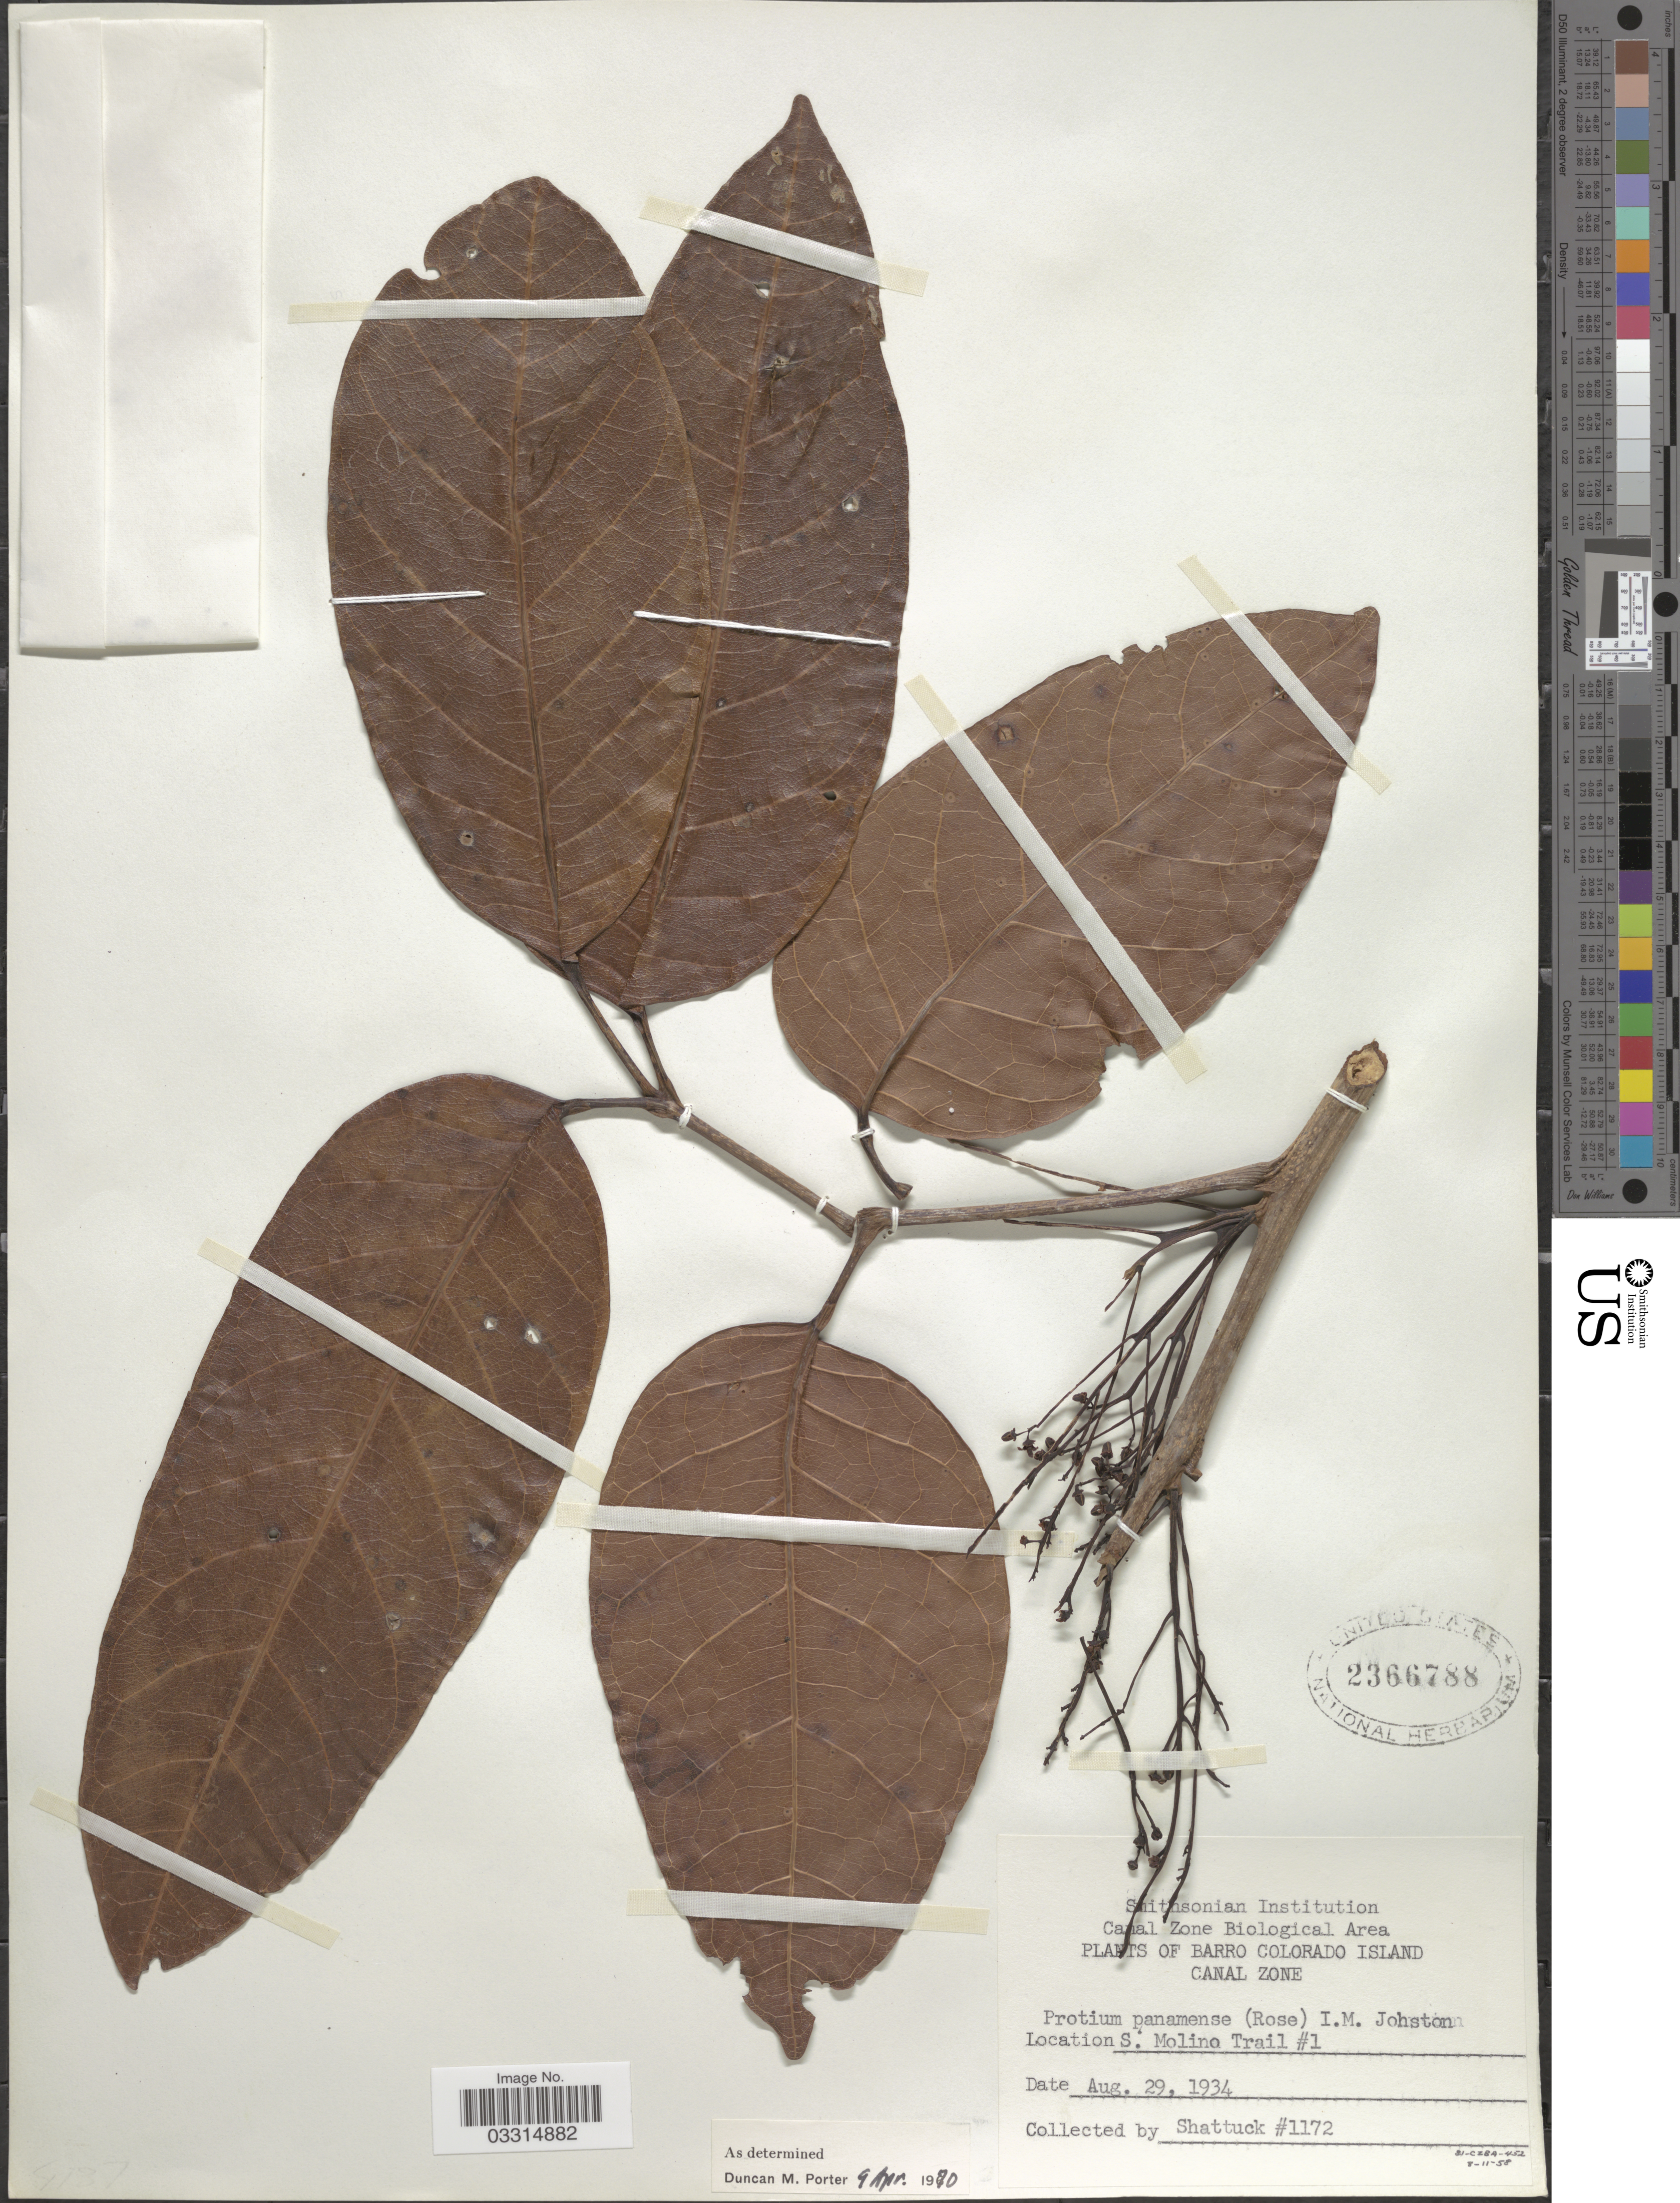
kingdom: Plantae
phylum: Tracheophyta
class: Magnoliopsida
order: Sapindales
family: Burseraceae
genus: Protium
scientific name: Protium panamense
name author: (Rose) I.M. Johnst.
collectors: Shattuck, --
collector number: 1172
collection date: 1934-08-29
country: Panama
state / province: Panamá Oeste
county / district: Canal Zone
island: Barro Colorado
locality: Barro Colorado Island. Canal Zone. S. Molino Trail #1.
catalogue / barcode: US 2366788